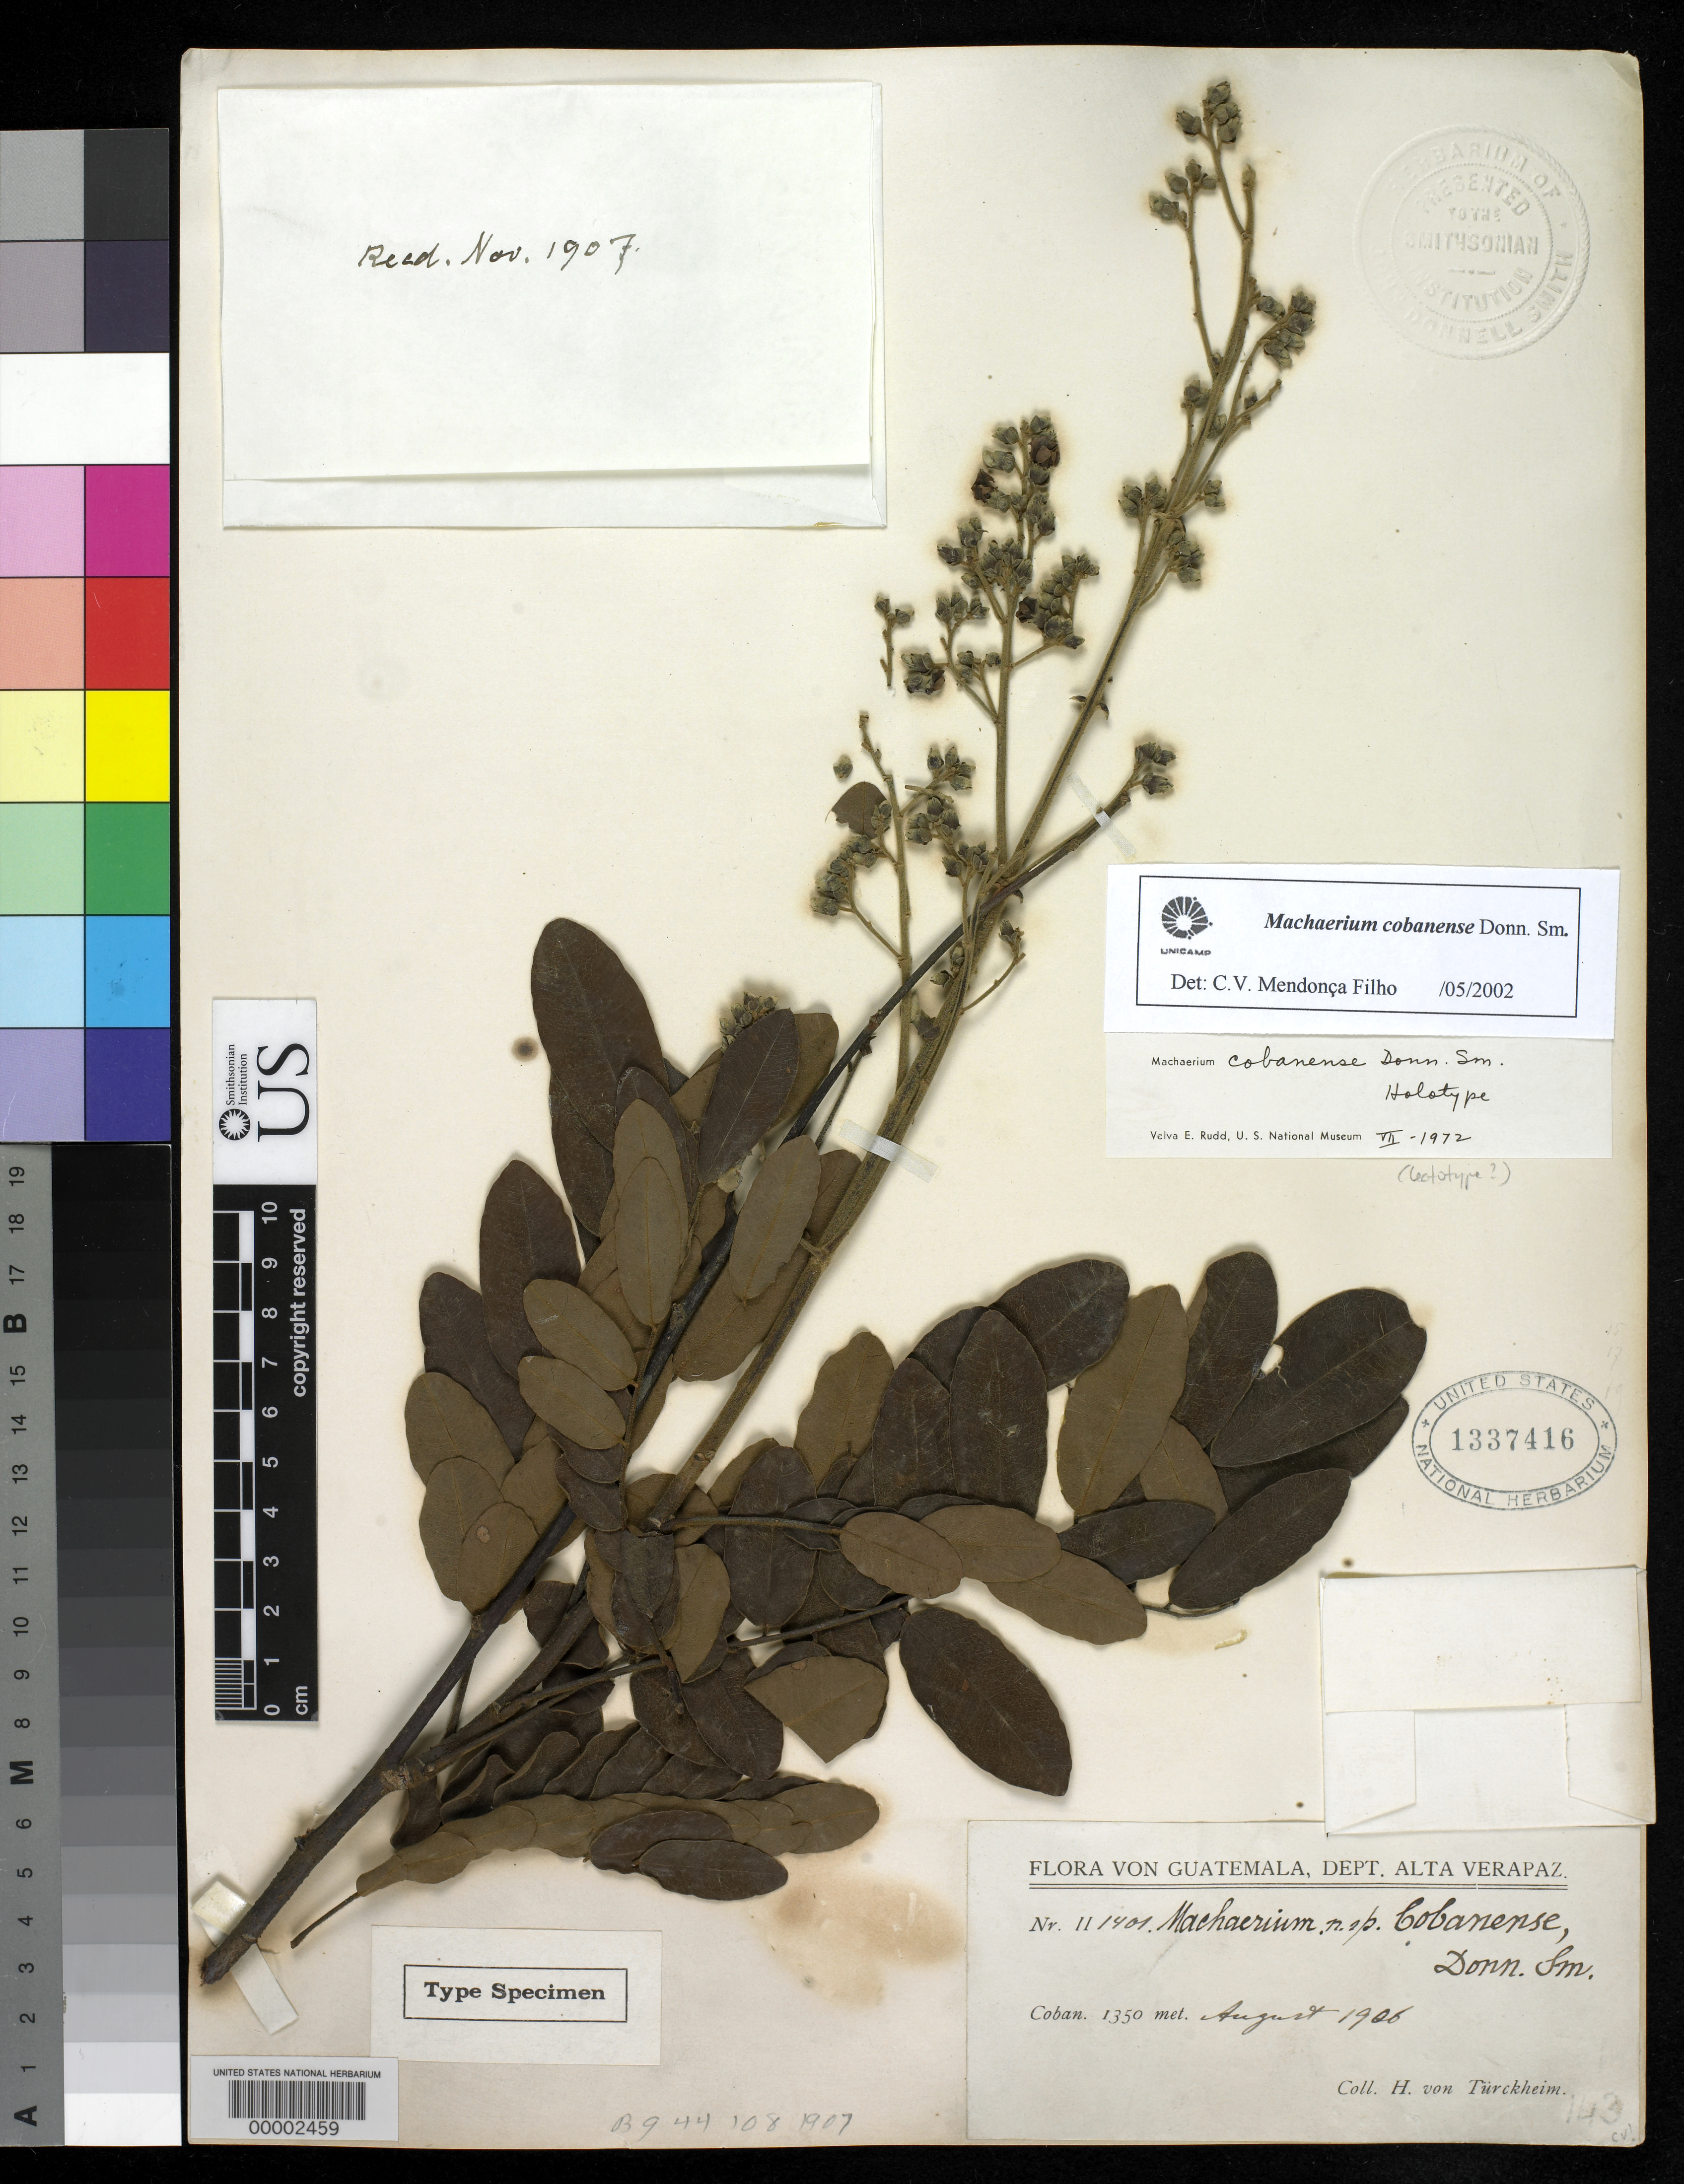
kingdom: Plantae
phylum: Tracheophyta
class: Magnoliopsida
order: Fabales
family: Fabaceae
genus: Machaerium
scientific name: Machaerium cobanense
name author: Donn. Sm.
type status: Holotype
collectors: H. von Türckheim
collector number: II 1401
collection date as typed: Aug 1906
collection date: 1906-08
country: Guatemala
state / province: Alta Verapaz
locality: Cobán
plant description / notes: One of two sheets (USNH 1337416, 1337417) received from the John Donnell Smith herbarium, neither clearly the holotype; annotated (1972) and cited (1977) as holotype and isotype, respectively, by V.E. Rudd.; Another duplicate with this collection number, but collected Oct. 1907 (collection date of type is Aug. 1906, as cited in protologue and verified on type specimen labels) was annotated as an "isotype" but is not type material and is filed in main herbarium.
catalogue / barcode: US 1337416